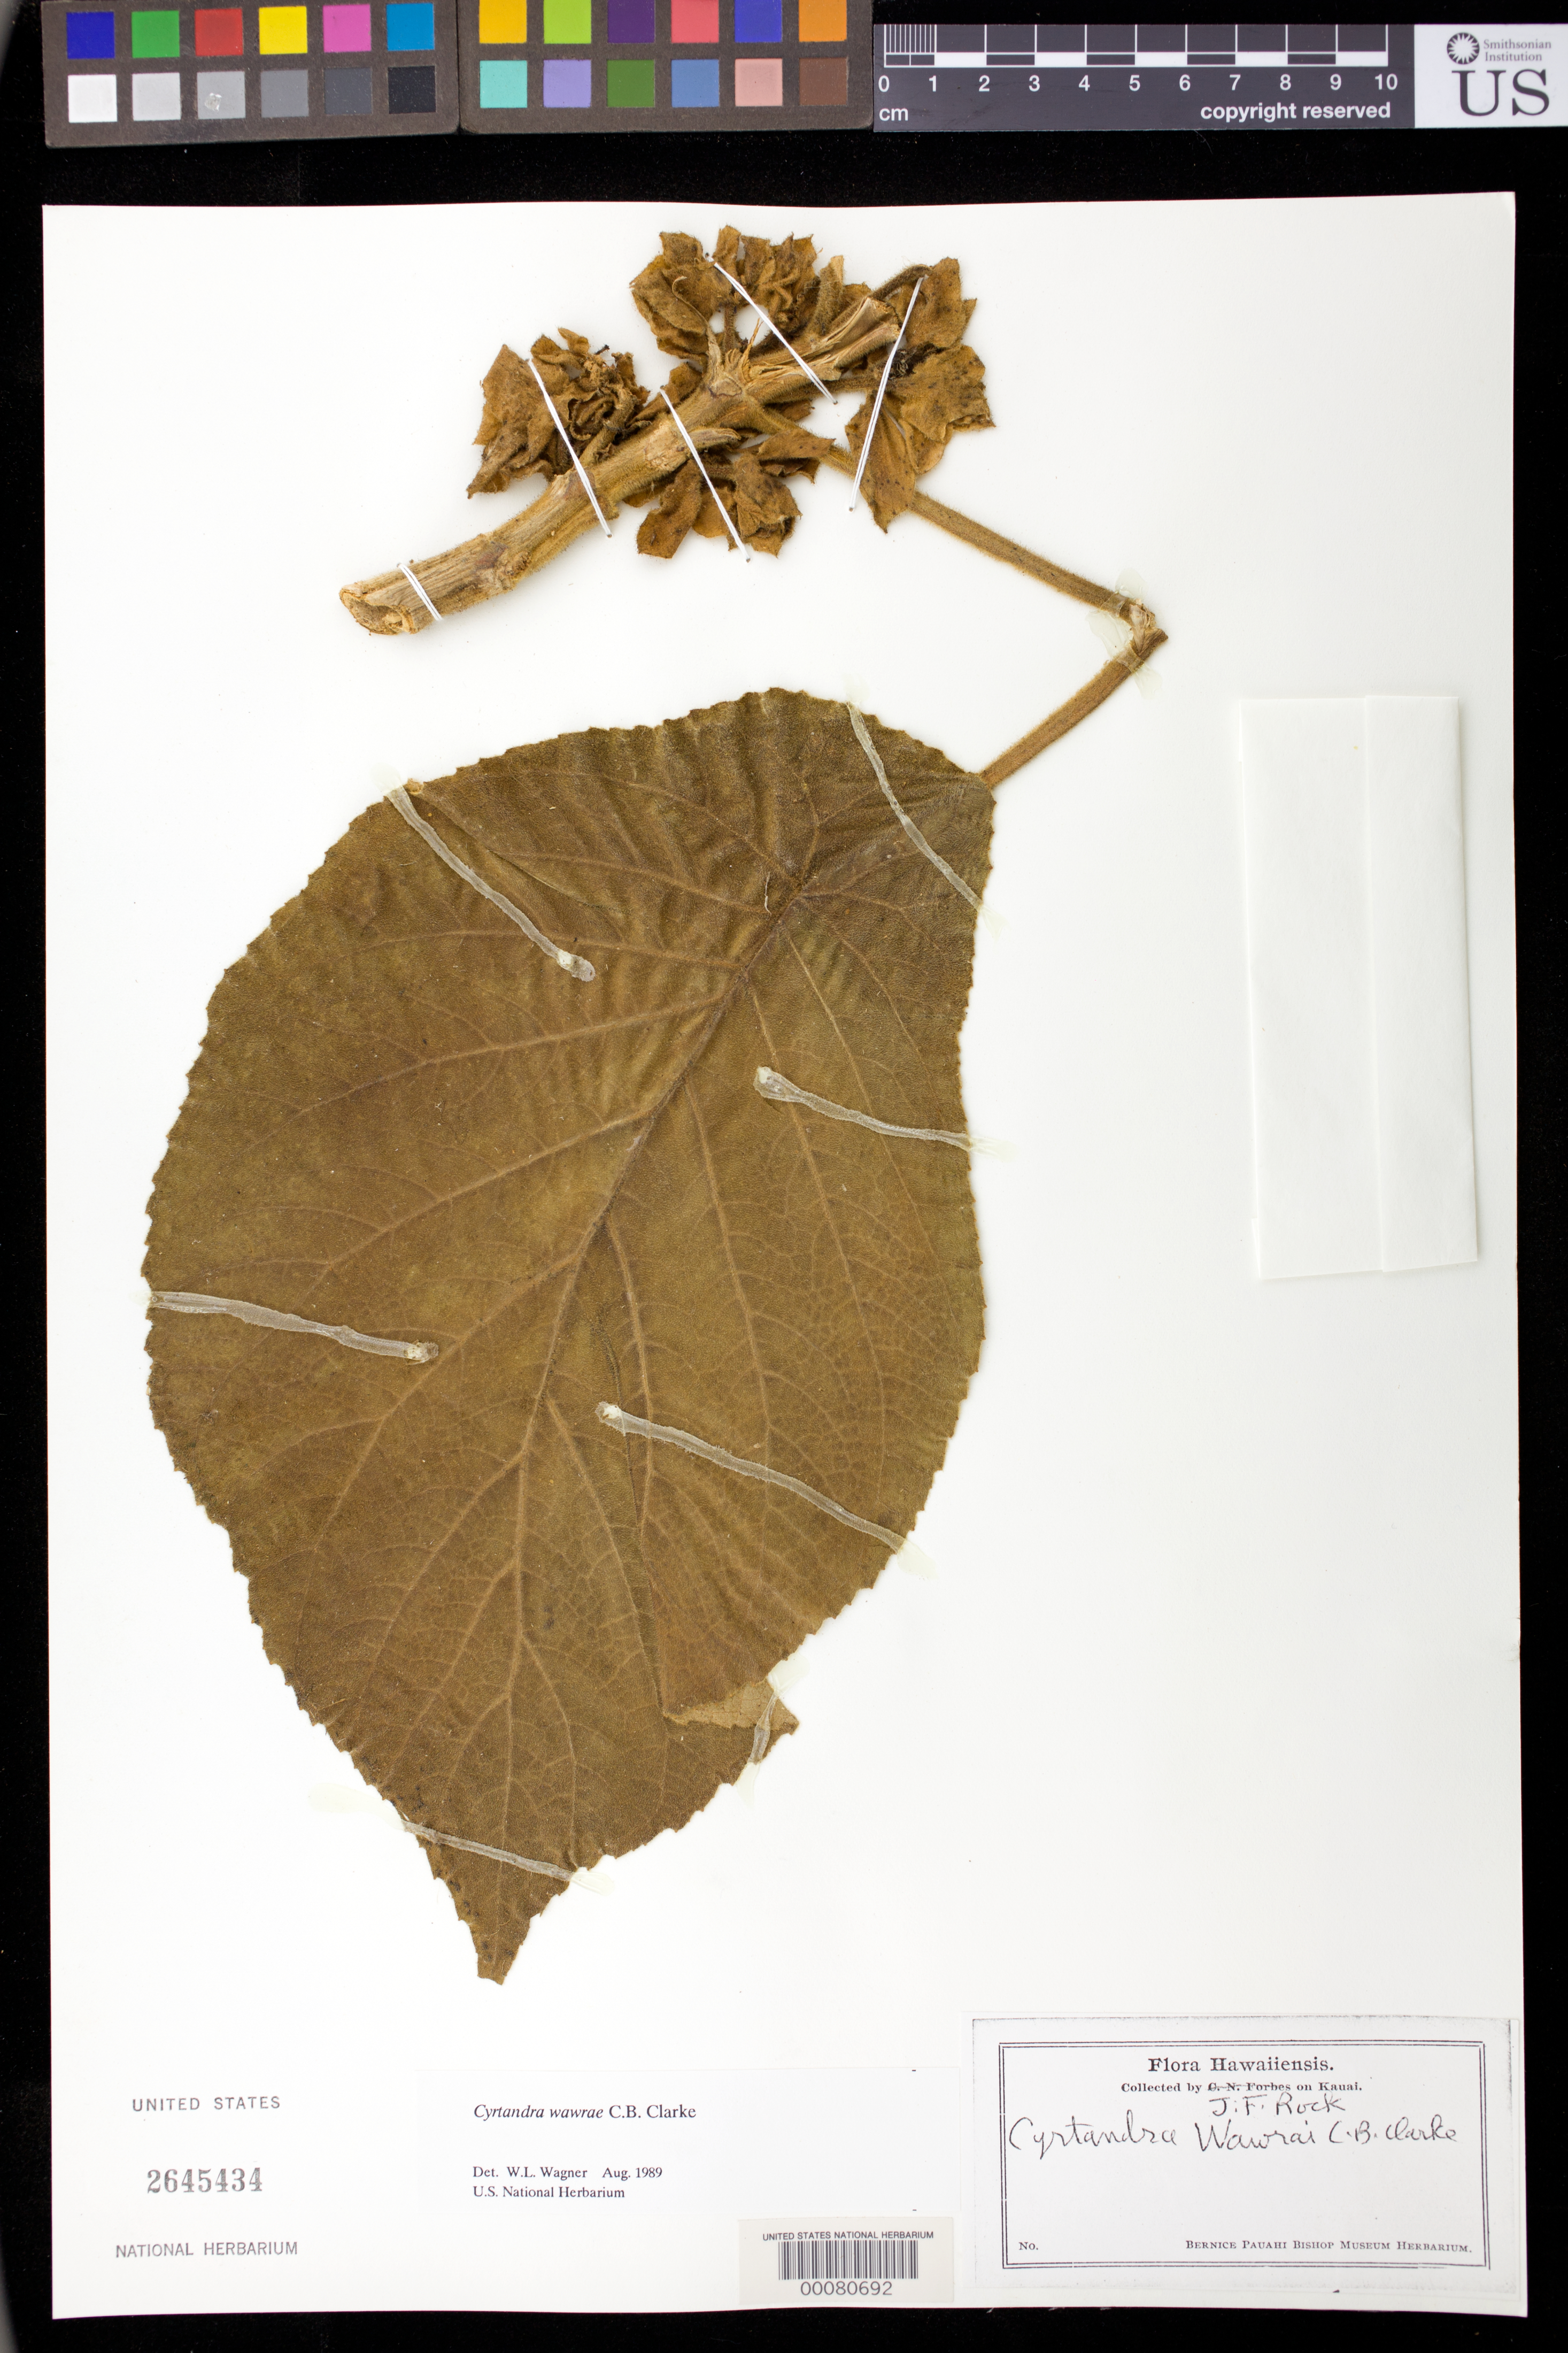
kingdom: Plantae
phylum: Tracheophyta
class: Magnoliopsida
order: Lamiales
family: Gesneriaceae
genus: Cyrtandra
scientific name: Cyrtandra wawrae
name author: C.B. Clarke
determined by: Wagner, W. L., (BOT), Smithsonian Institution - National Museum of Natural History (UNITED STATES)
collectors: J. F. Rock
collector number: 5397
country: United States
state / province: Hawaii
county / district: Kauai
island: Kaua'i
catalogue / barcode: US 2645434